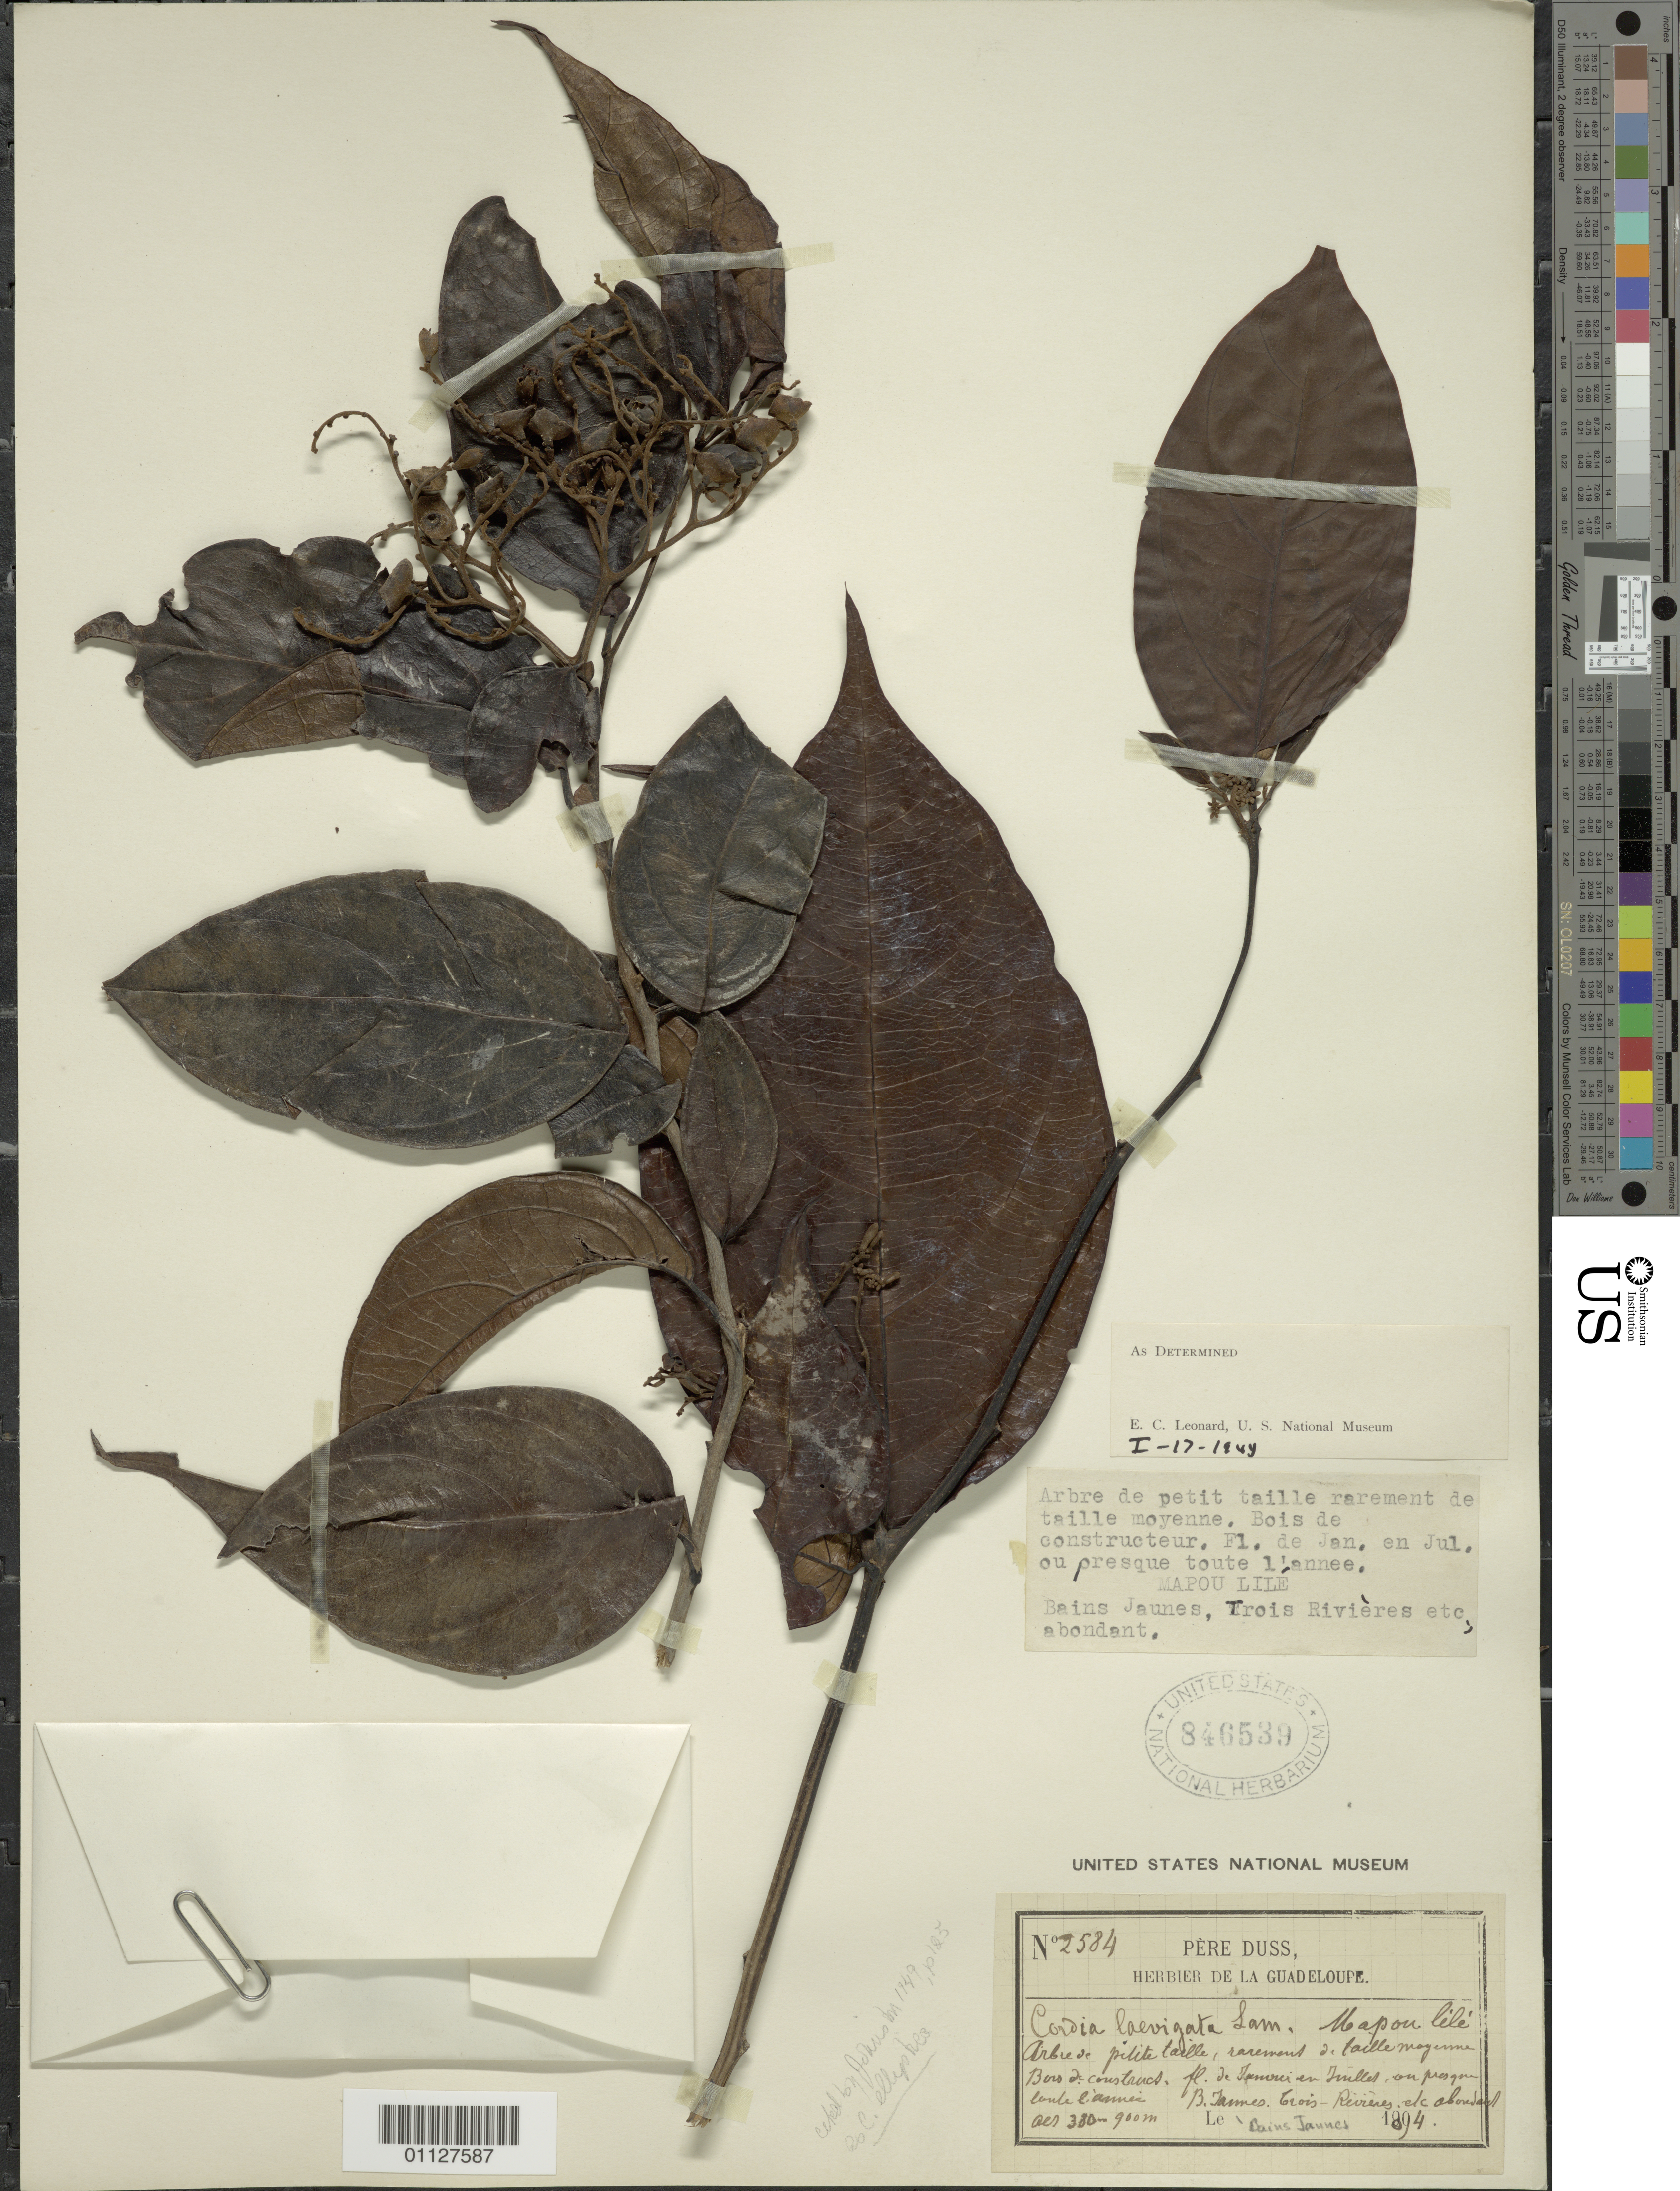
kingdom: Plantae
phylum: Tracheophyta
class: Magnoliopsida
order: Boraginales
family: Cordiaceae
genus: Cordia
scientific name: Cordia elliptica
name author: Sw.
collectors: Père Duss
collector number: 2584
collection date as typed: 1894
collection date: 1894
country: Guadeloupe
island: Basse Terre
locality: Bains Jaunes, Trois Rivieres etc.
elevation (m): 380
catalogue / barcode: US 846539